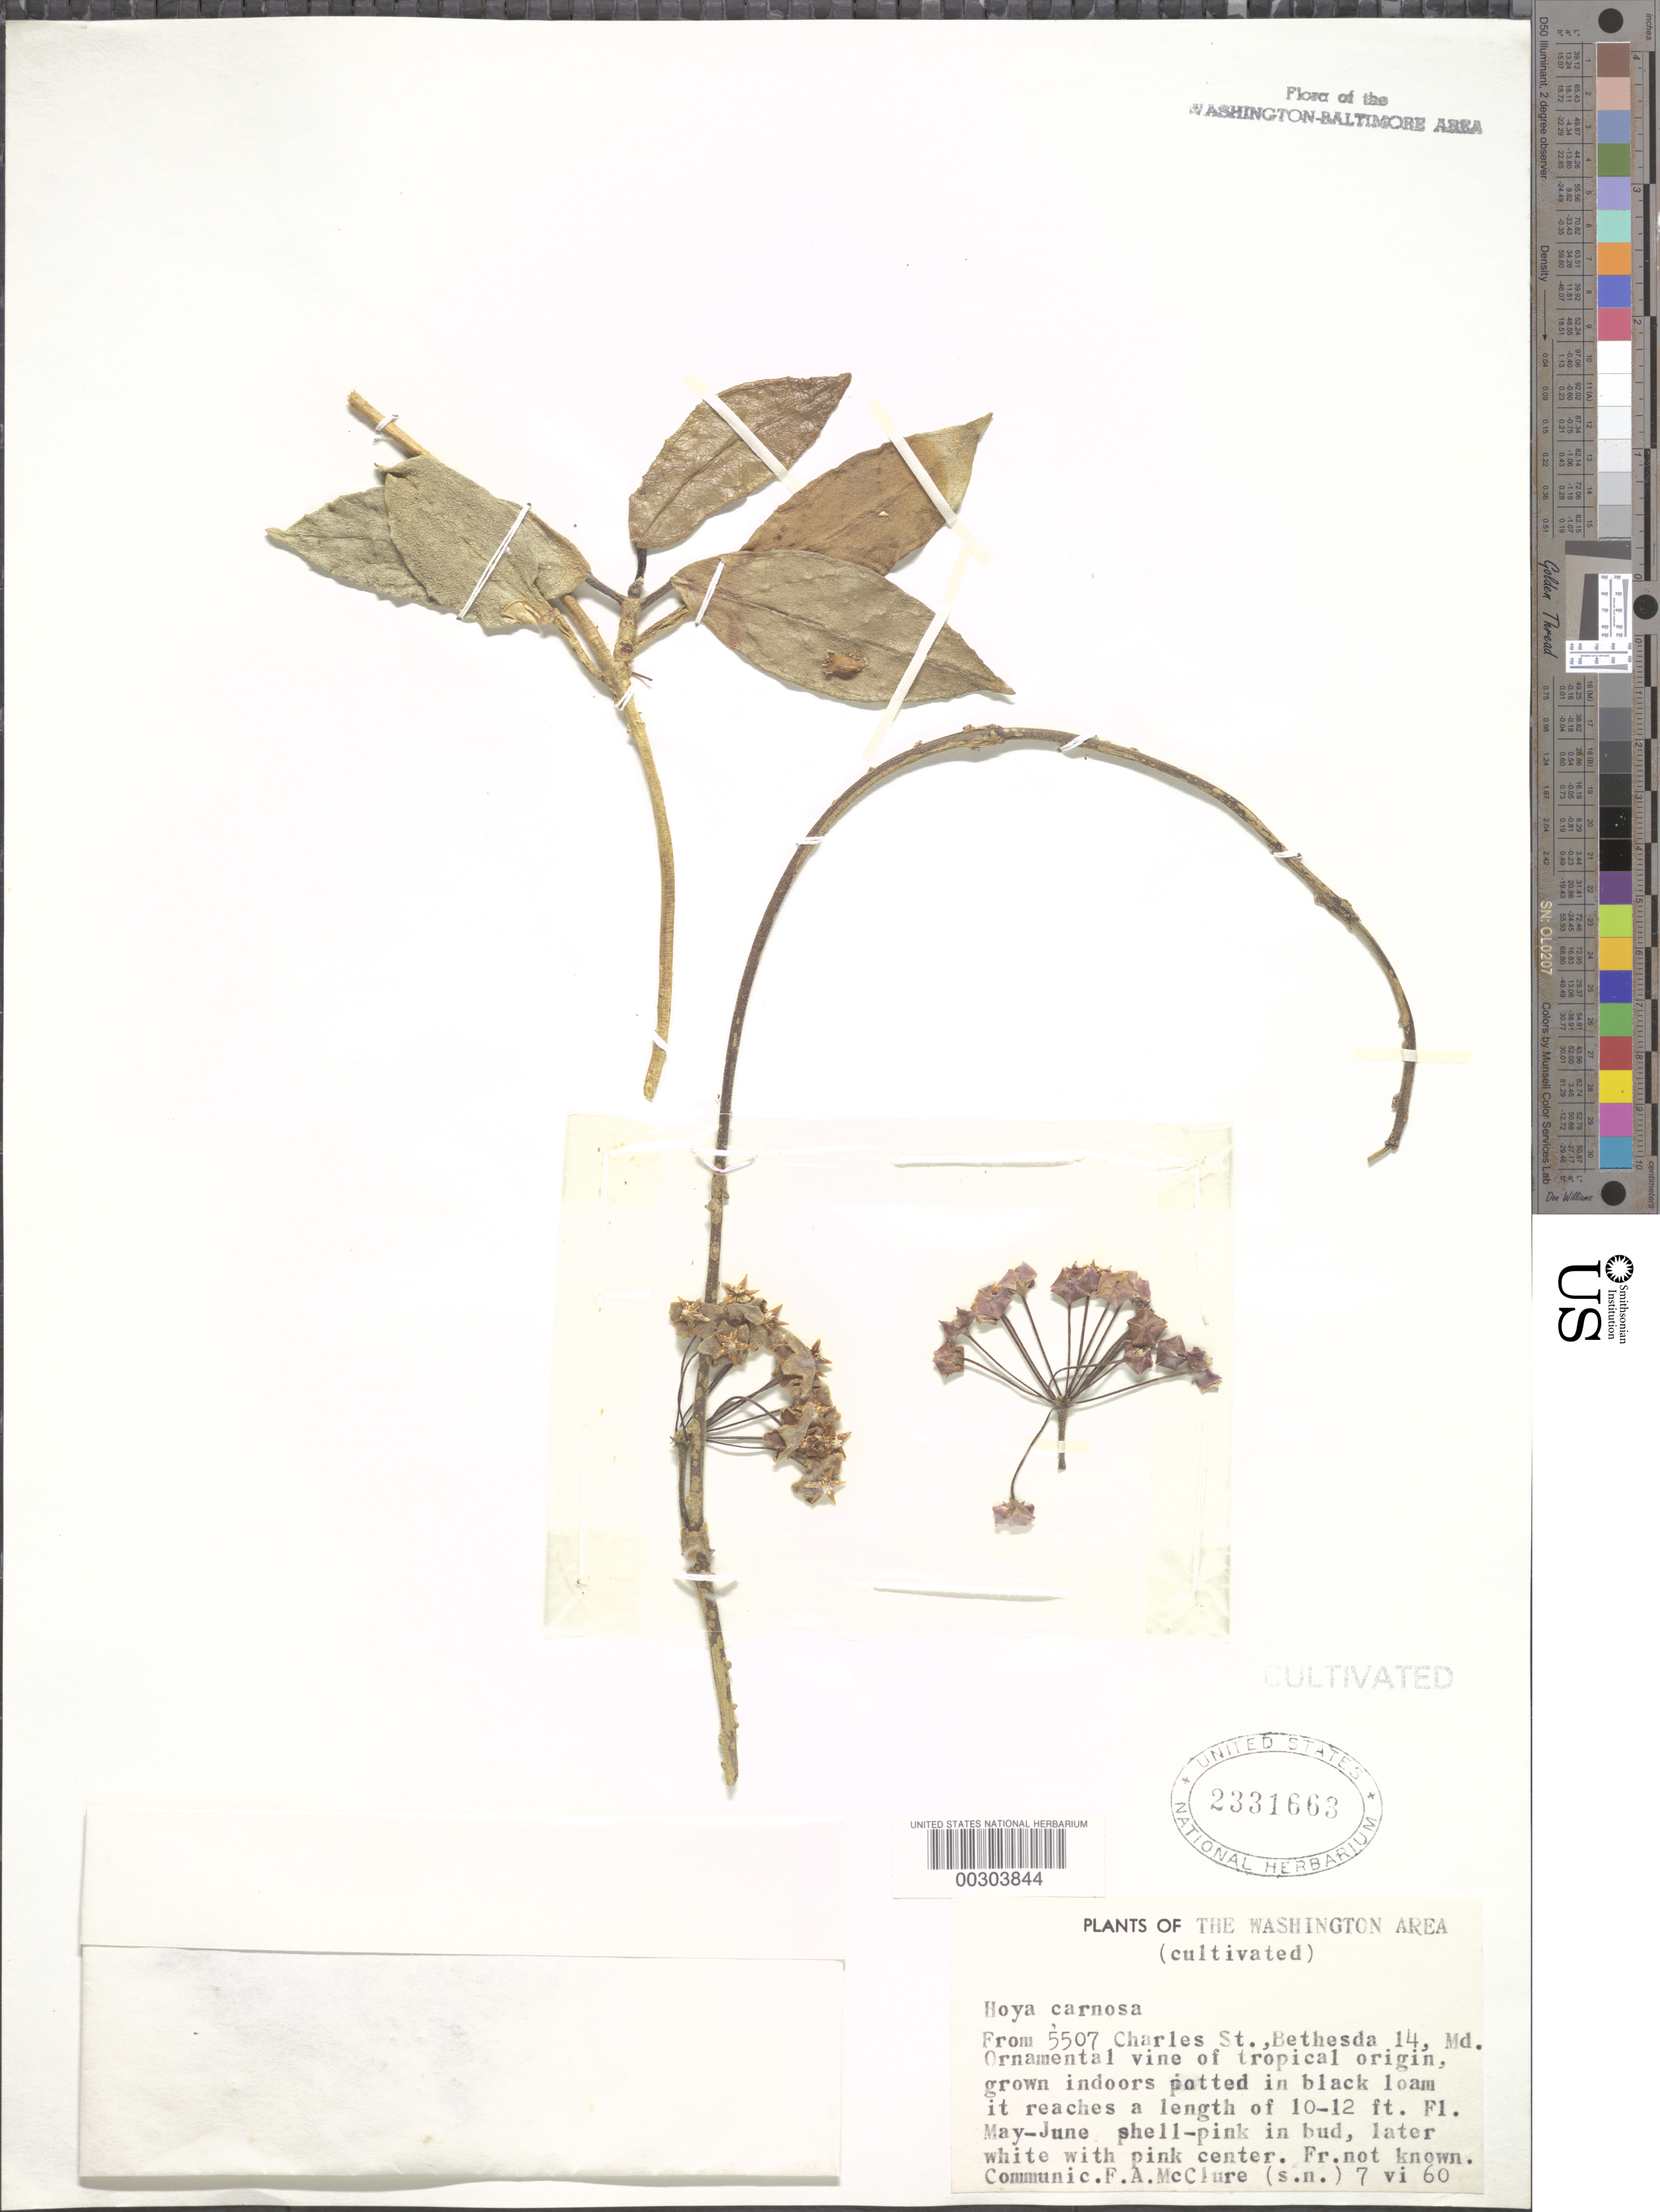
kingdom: Plantae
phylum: Tracheophyta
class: Magnoliopsida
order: Gentianales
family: Apocynaceae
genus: Hoya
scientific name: Hoya carnosa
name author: (L. f.) R. Br.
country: United States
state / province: Maryland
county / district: Montgomery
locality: Bethesda, 5507 Charles St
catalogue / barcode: US 2331663